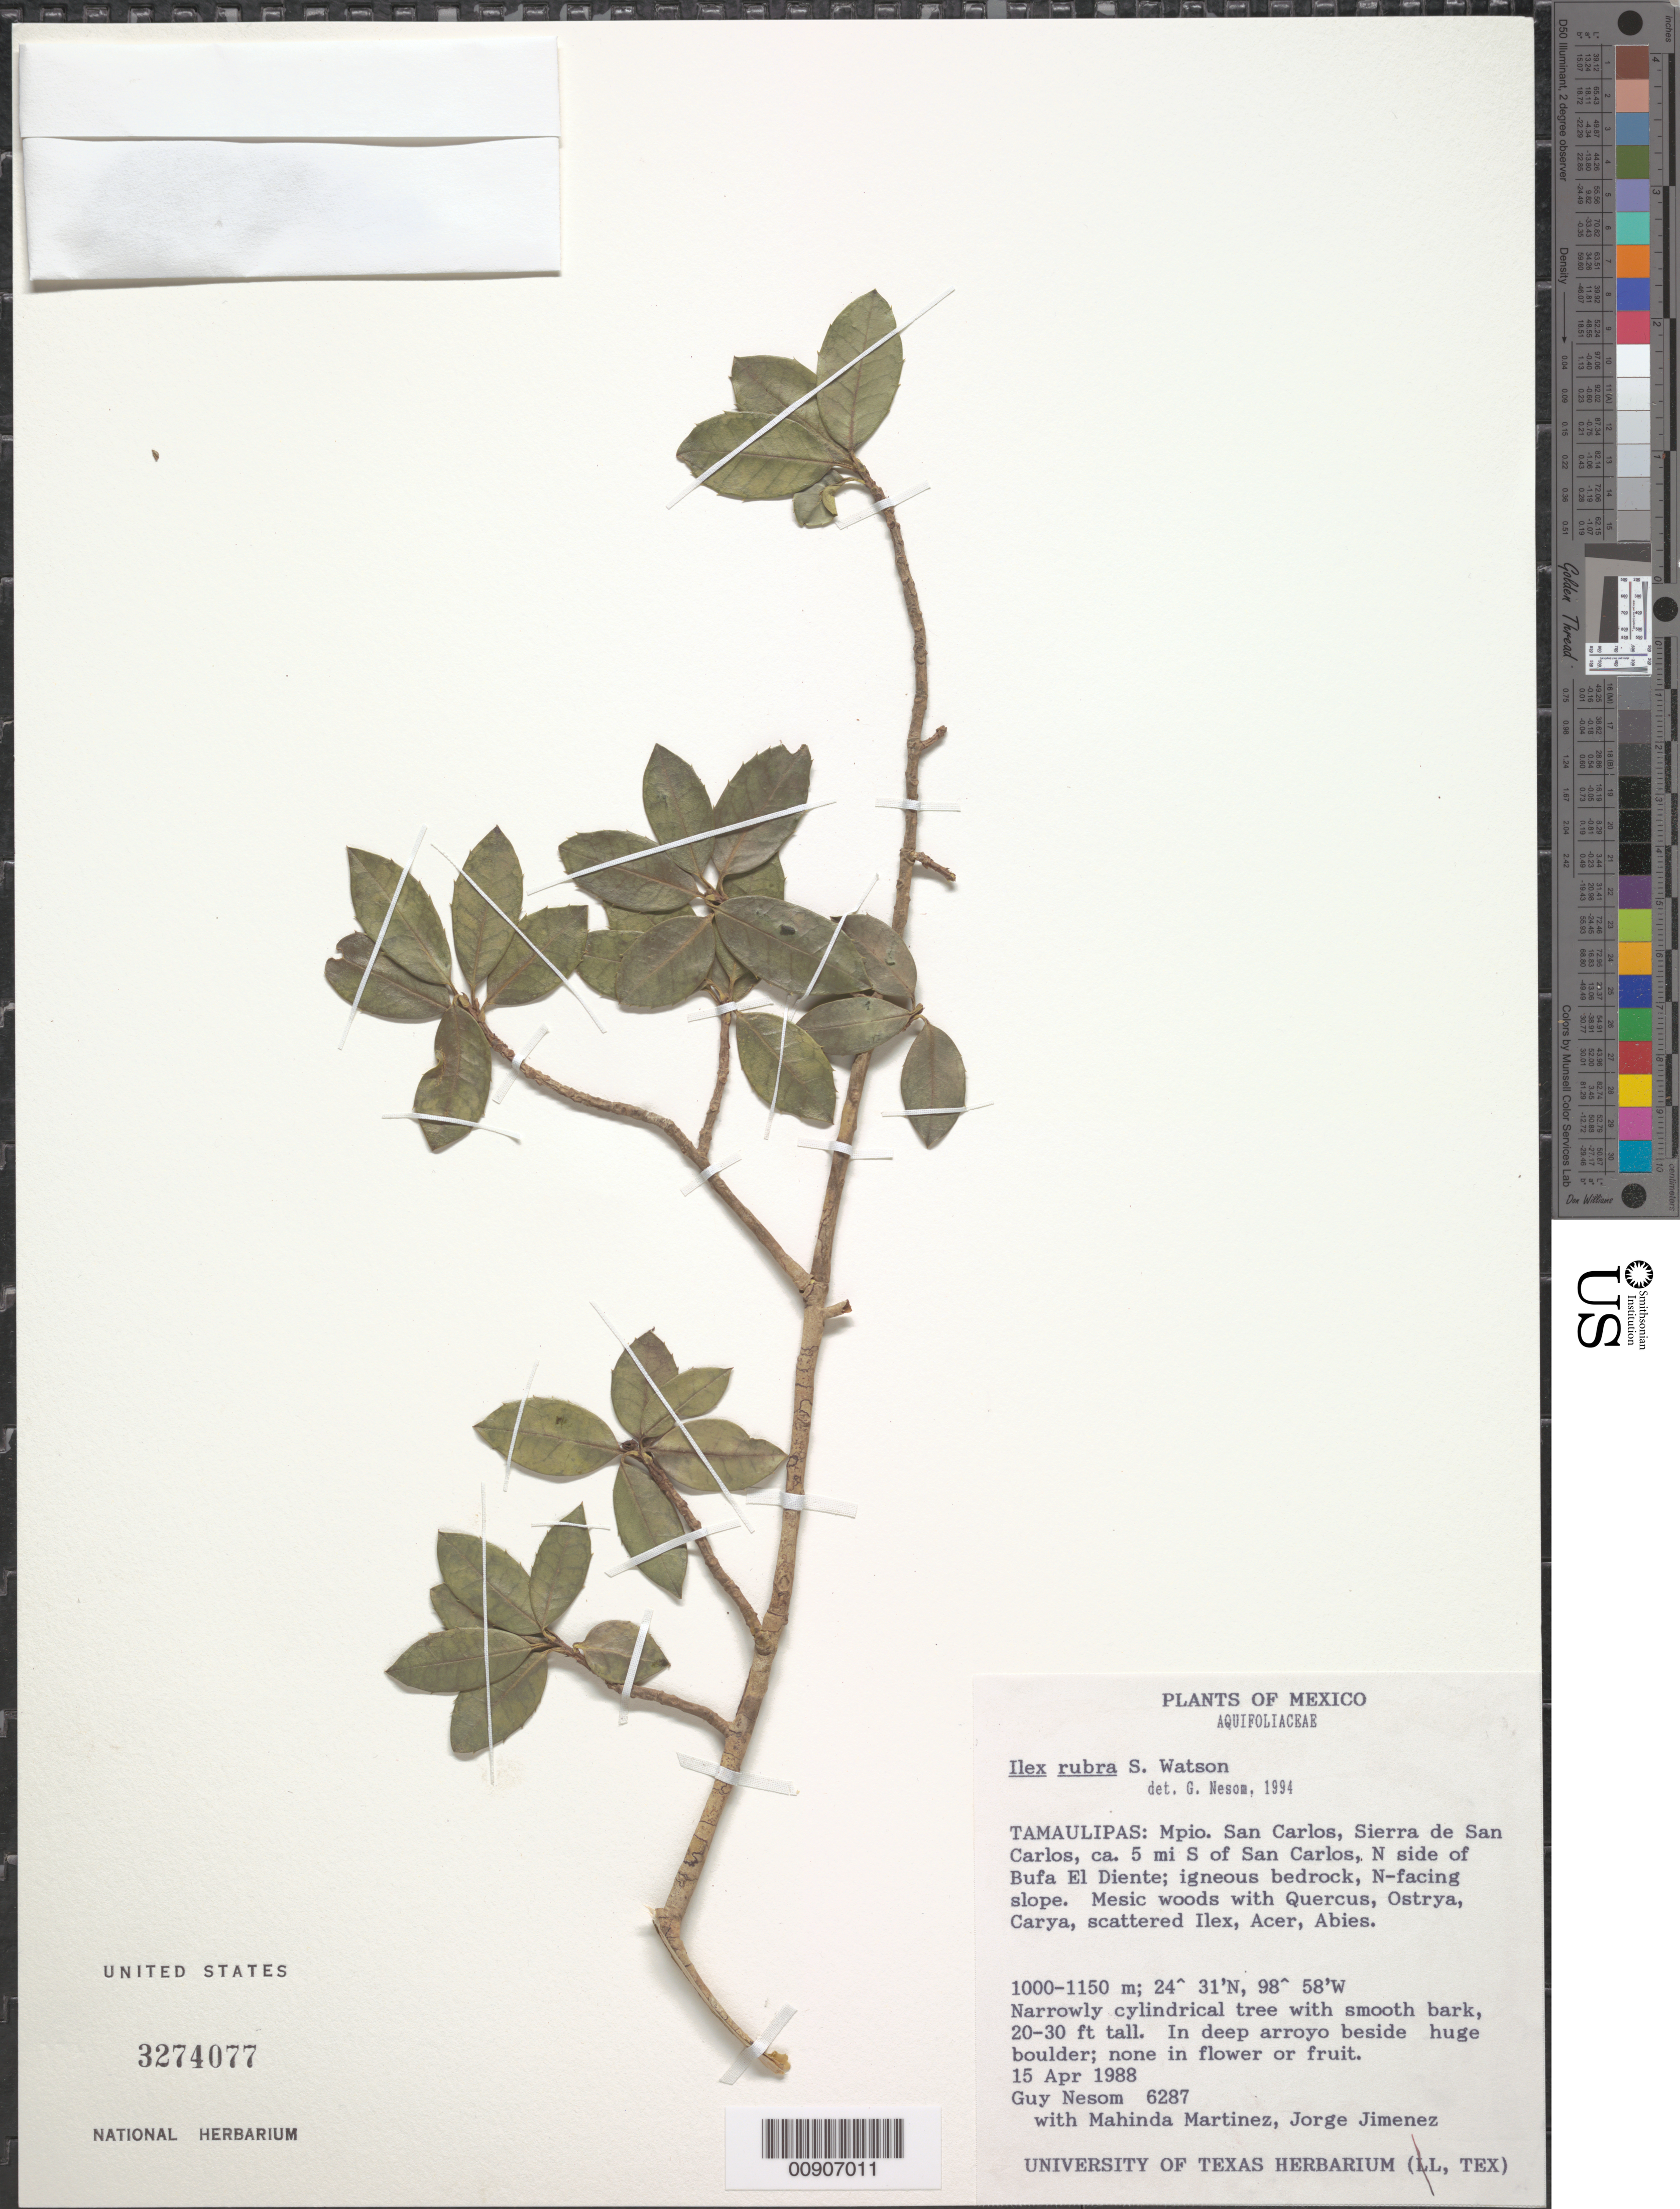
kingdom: Plantae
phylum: Tracheophyta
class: Magnoliopsida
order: Aquifoliales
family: Aquifoliaceae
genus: Ilex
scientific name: Ilex rubra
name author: S. Watson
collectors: G. L. Nesom, M. Martinez & J. L. Jimenez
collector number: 6287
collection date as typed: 15 Apr 1988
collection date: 1988-04-15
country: Mexico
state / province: Tamaulipas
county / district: San Carlos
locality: Tamaulipas: Mpio. San Carlos, Sierra de San Carlos, ca. 5 mi. S of San Carlos, N side of Bufa El Diente; igneous bedrock, N-facing slope.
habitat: In deep arroyo beside huge boulder. Mesic woods with Quercus, Ostrya, Carya, scattered Ilex, Acer, Abies.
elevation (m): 1150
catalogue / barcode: US 3274077